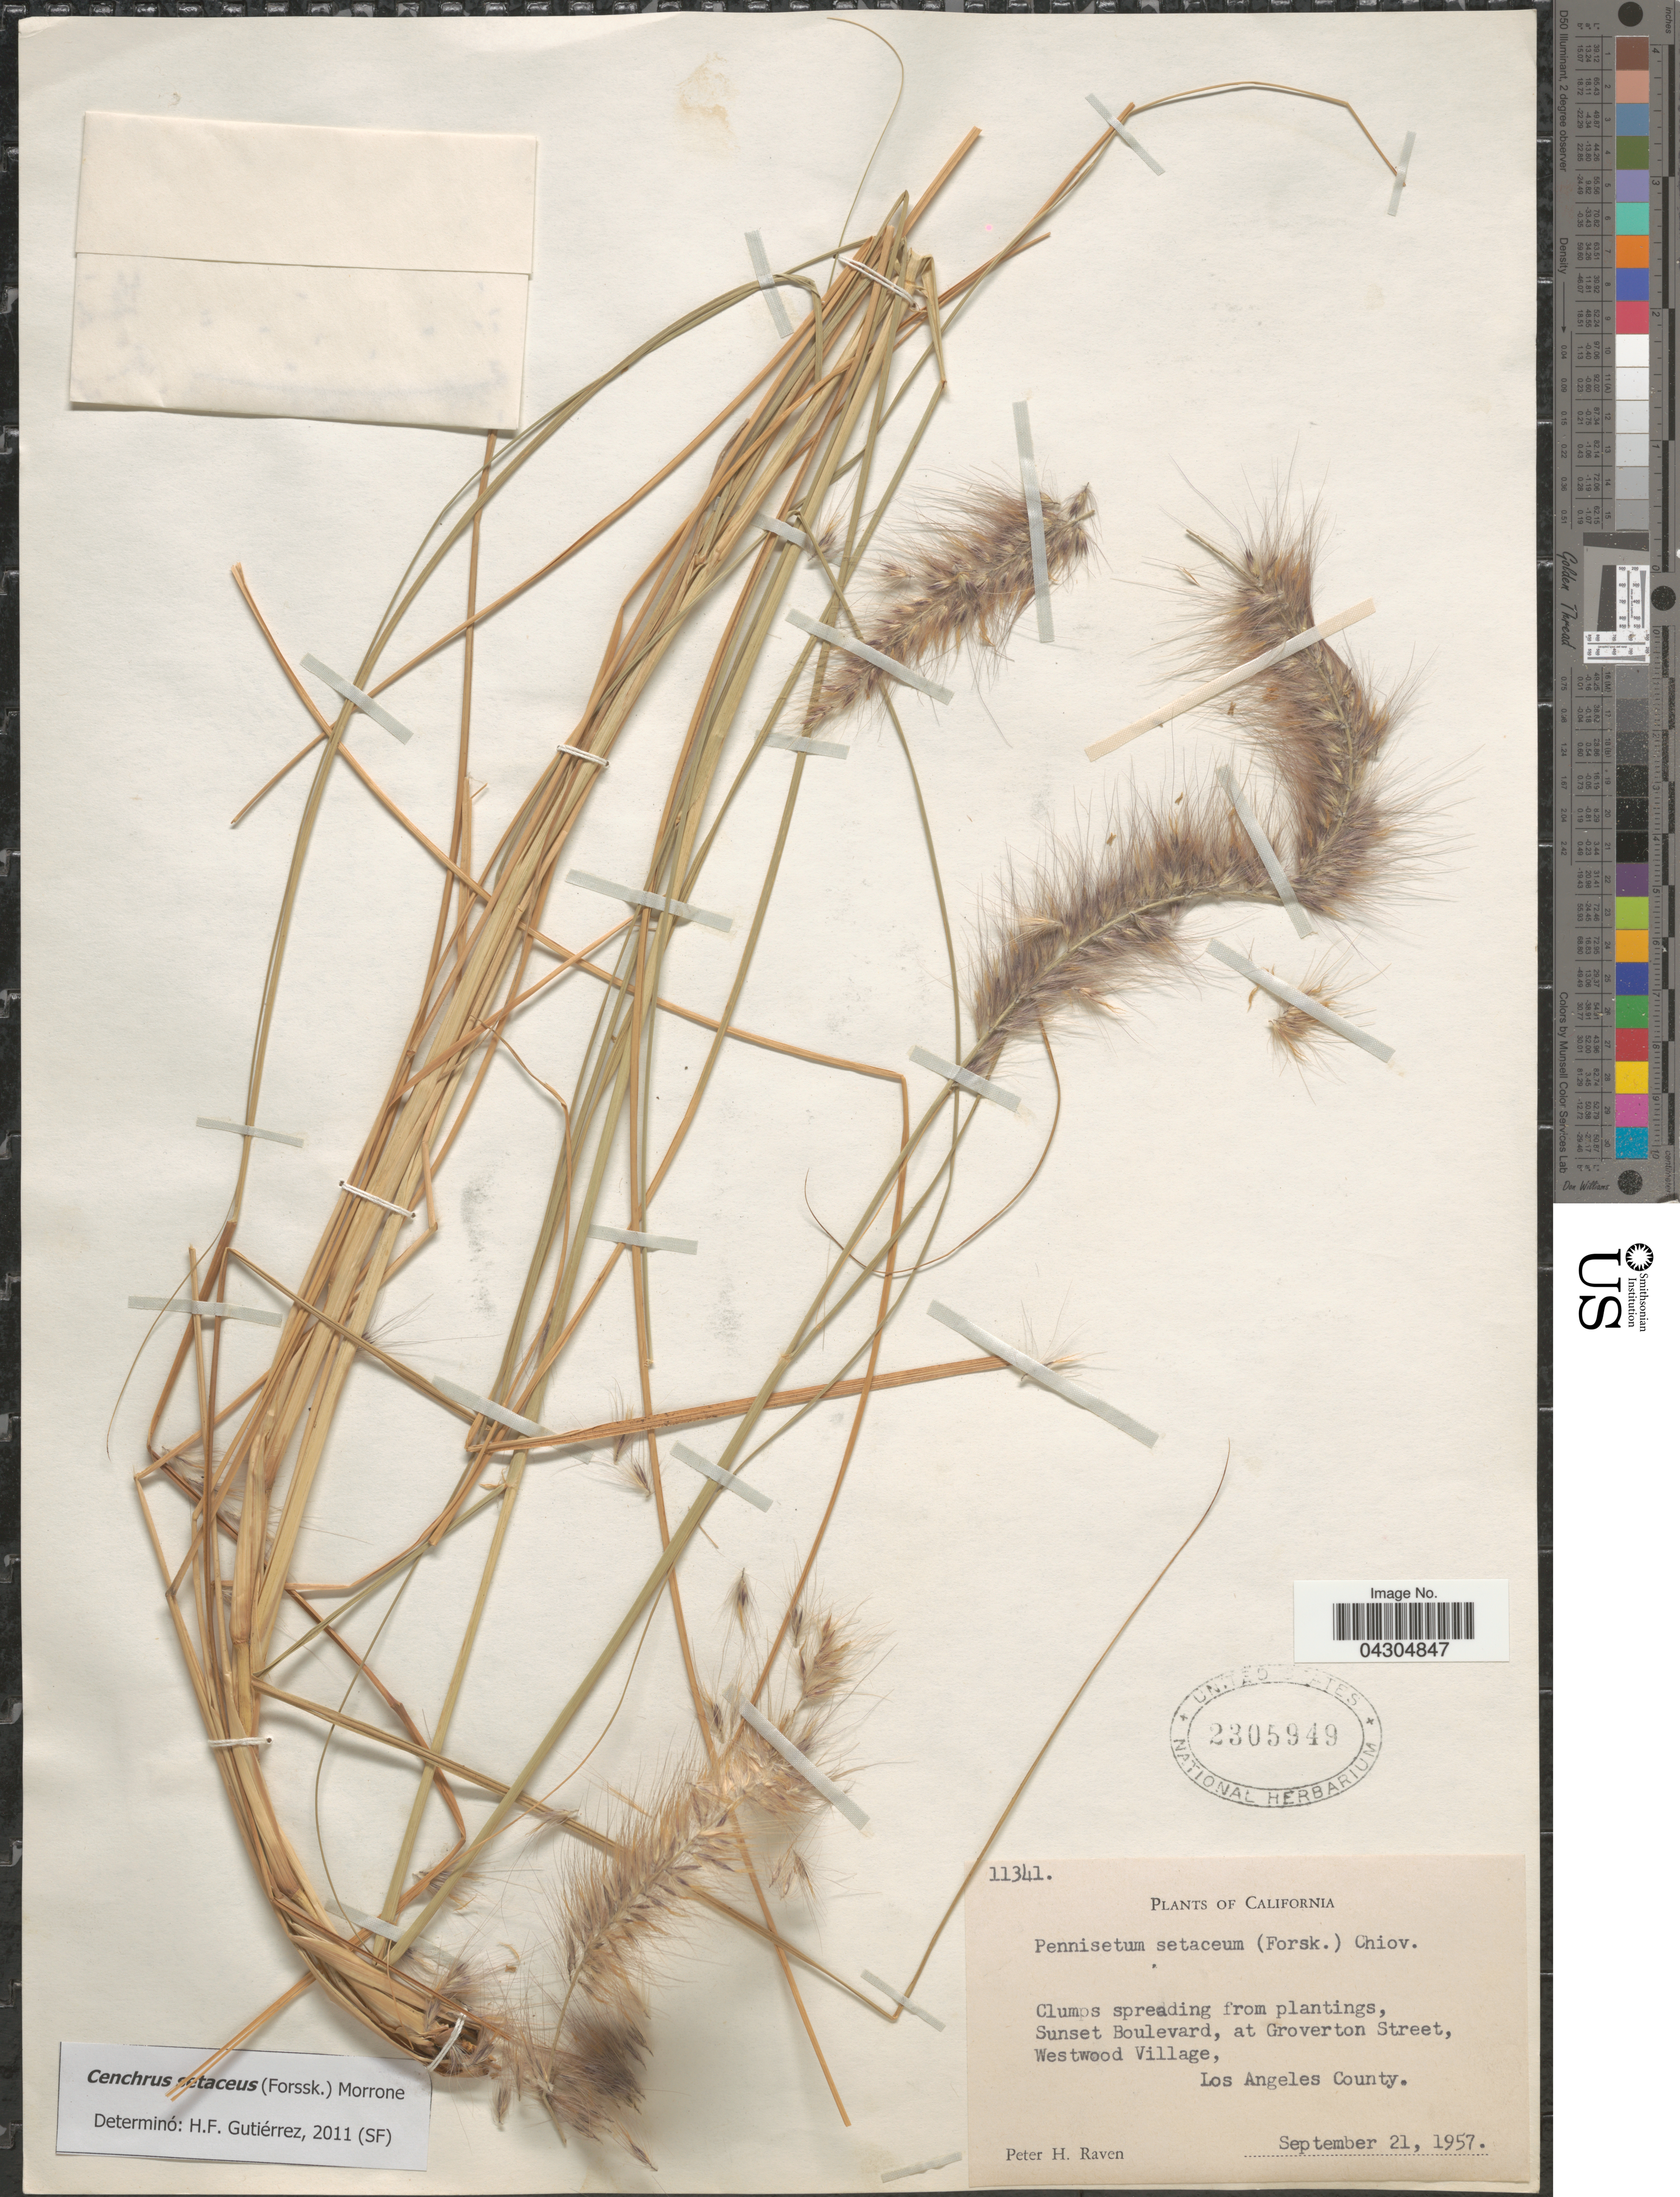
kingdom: Plantae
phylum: Tracheophyta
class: Liliopsida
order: Poales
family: Poaceae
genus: Cenchrus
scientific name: Cenchrus setaceus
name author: (Forssk.) Morrone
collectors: P. Raven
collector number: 11341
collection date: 1957-09-21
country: United States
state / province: California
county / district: Los Angeles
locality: Sunset Boulevard, at Groverton Street, Westwood Village, Los Angeles County.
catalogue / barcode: US 2305949